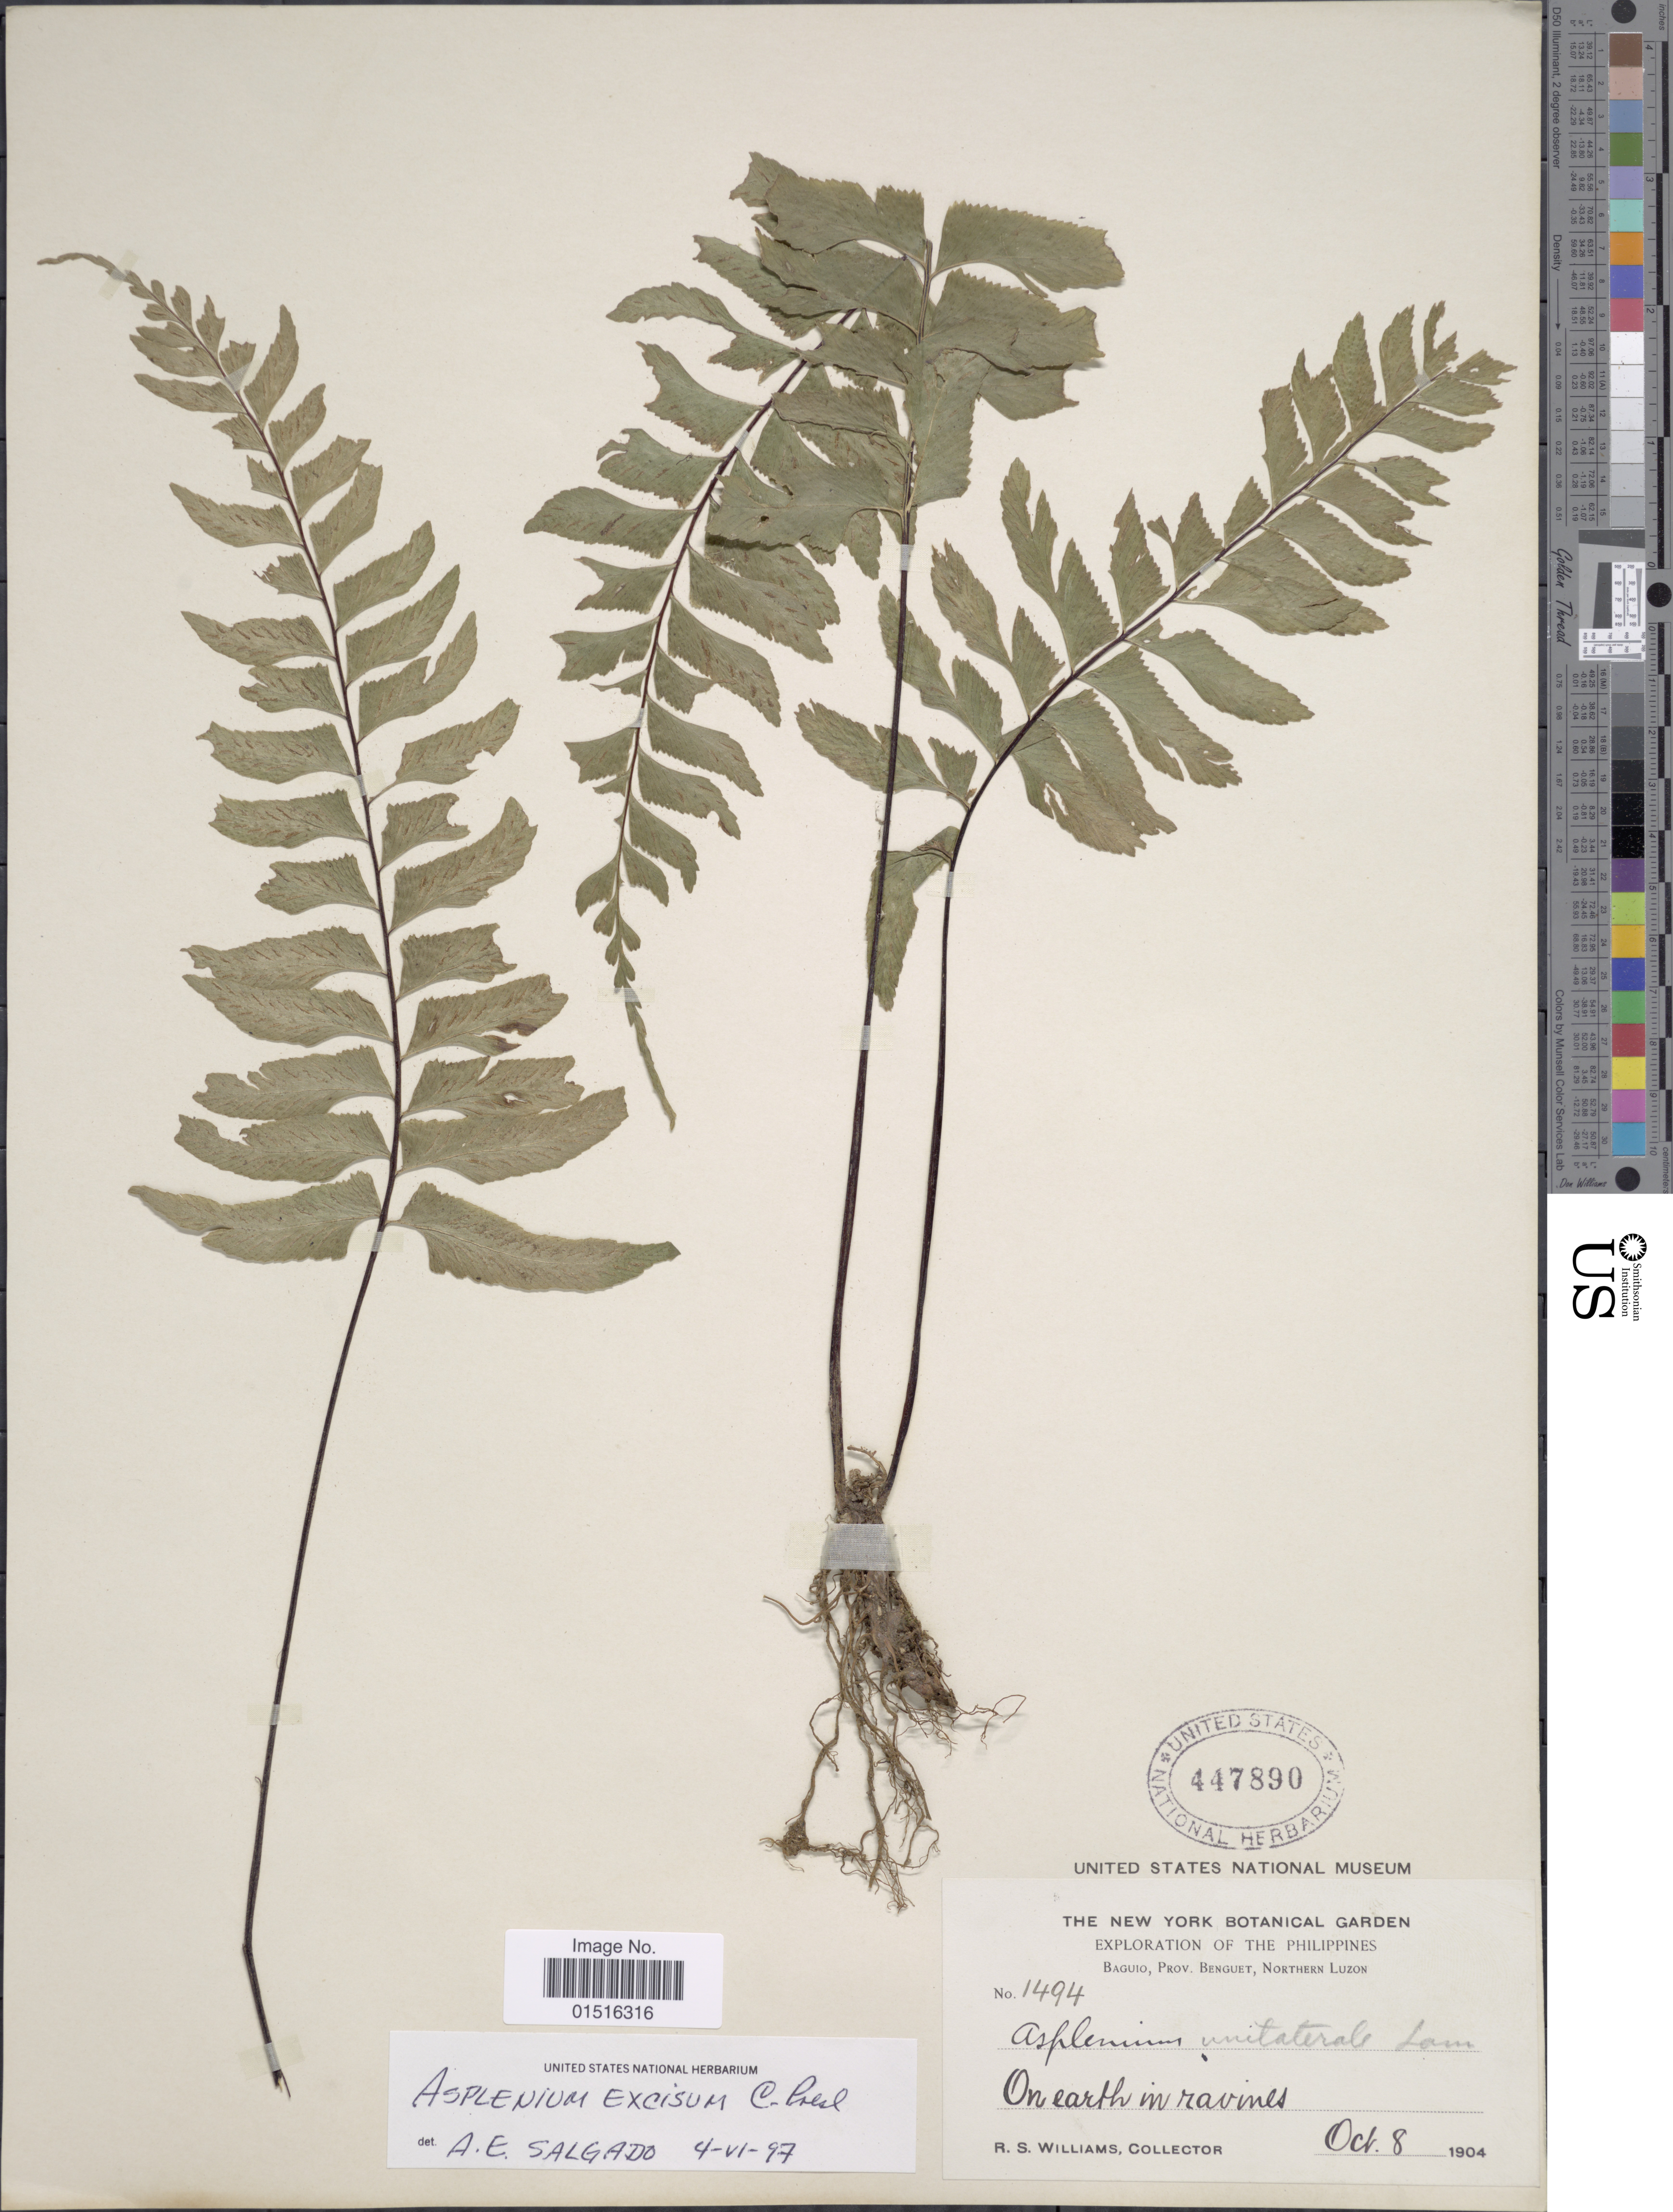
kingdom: Plantae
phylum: Tracheophyta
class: Polypodiopsida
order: Polypodiales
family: Aspleniaceae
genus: Hymenasplenium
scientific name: Hymenasplenium excisum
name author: C. Presl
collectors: R. S. Williams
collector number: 1494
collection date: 1904-10-08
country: Philippines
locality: Baguio, Prov. Benguet, Northern Luzon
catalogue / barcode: US 447890